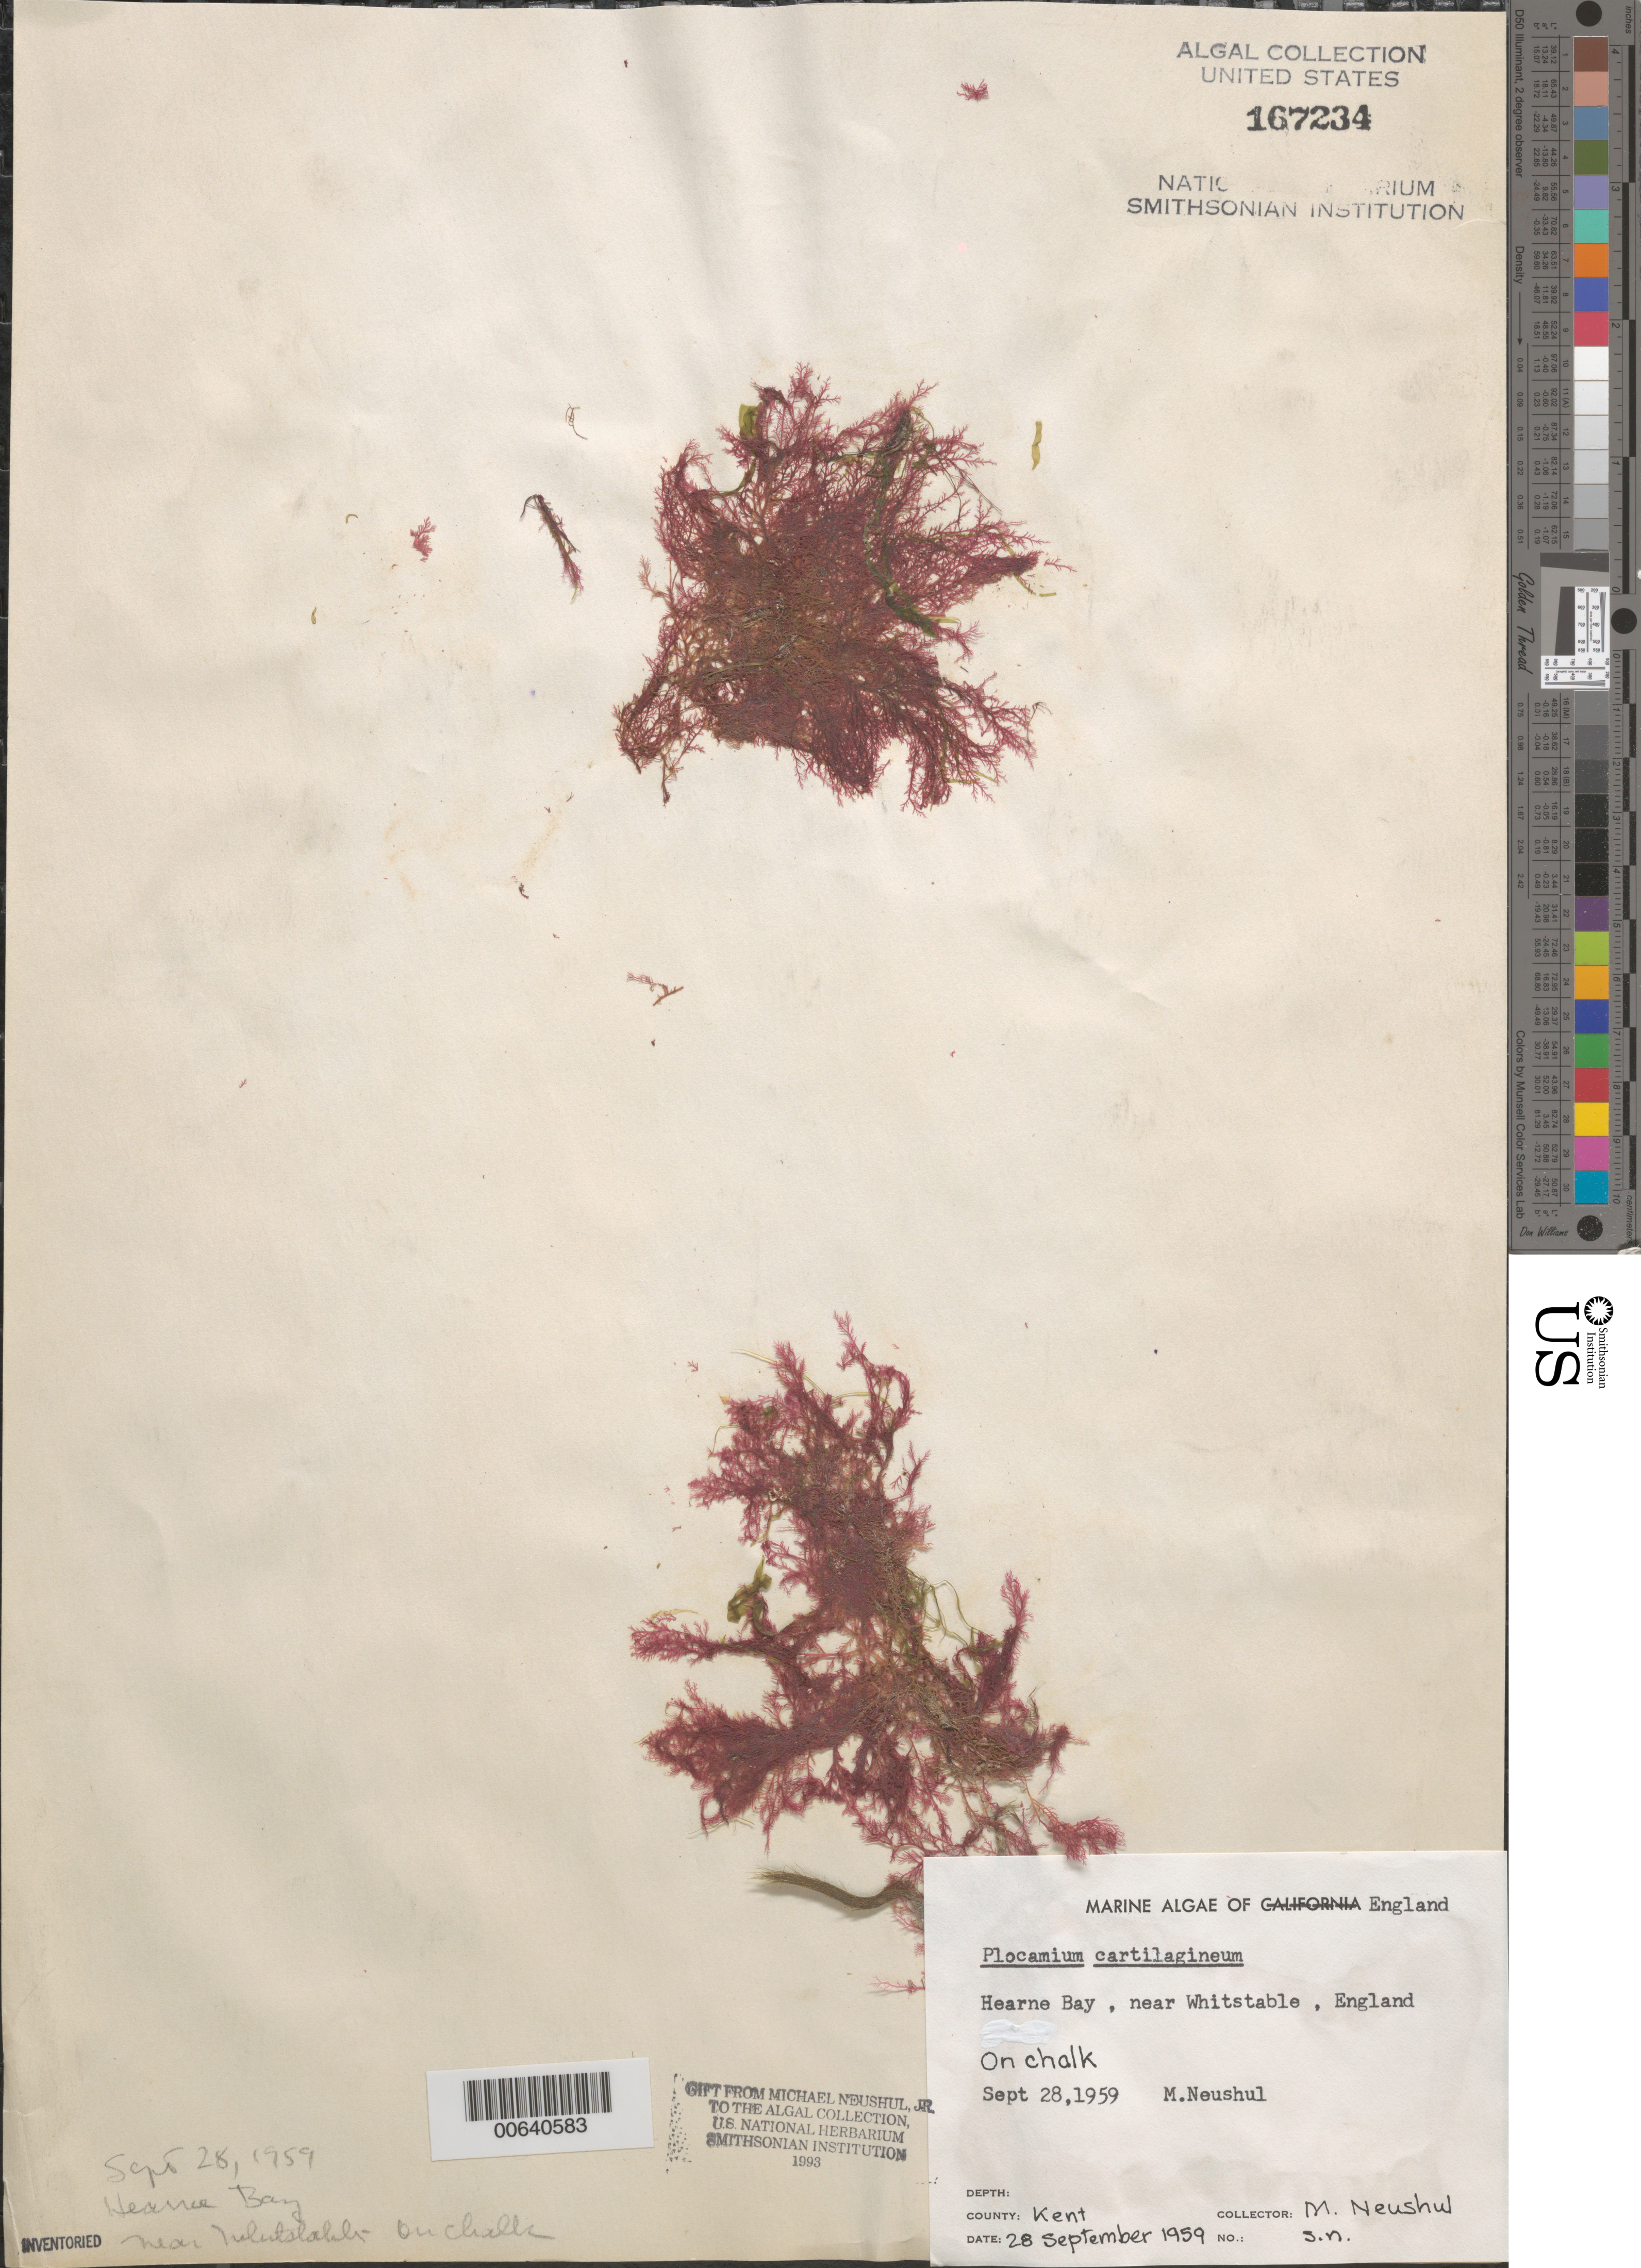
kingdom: Plantae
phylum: Rhodophyta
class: Florideophyceae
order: Plocamiales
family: Plocamiaceae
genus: Plocamium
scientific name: Plocamium cartilagineum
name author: (L.) P.S. Dixon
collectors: M. Neushul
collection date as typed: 28 Sep 1959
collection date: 1959-09-28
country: United Kingdom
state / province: England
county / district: Kent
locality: Hearne Bay, near Whitstable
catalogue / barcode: US 167234